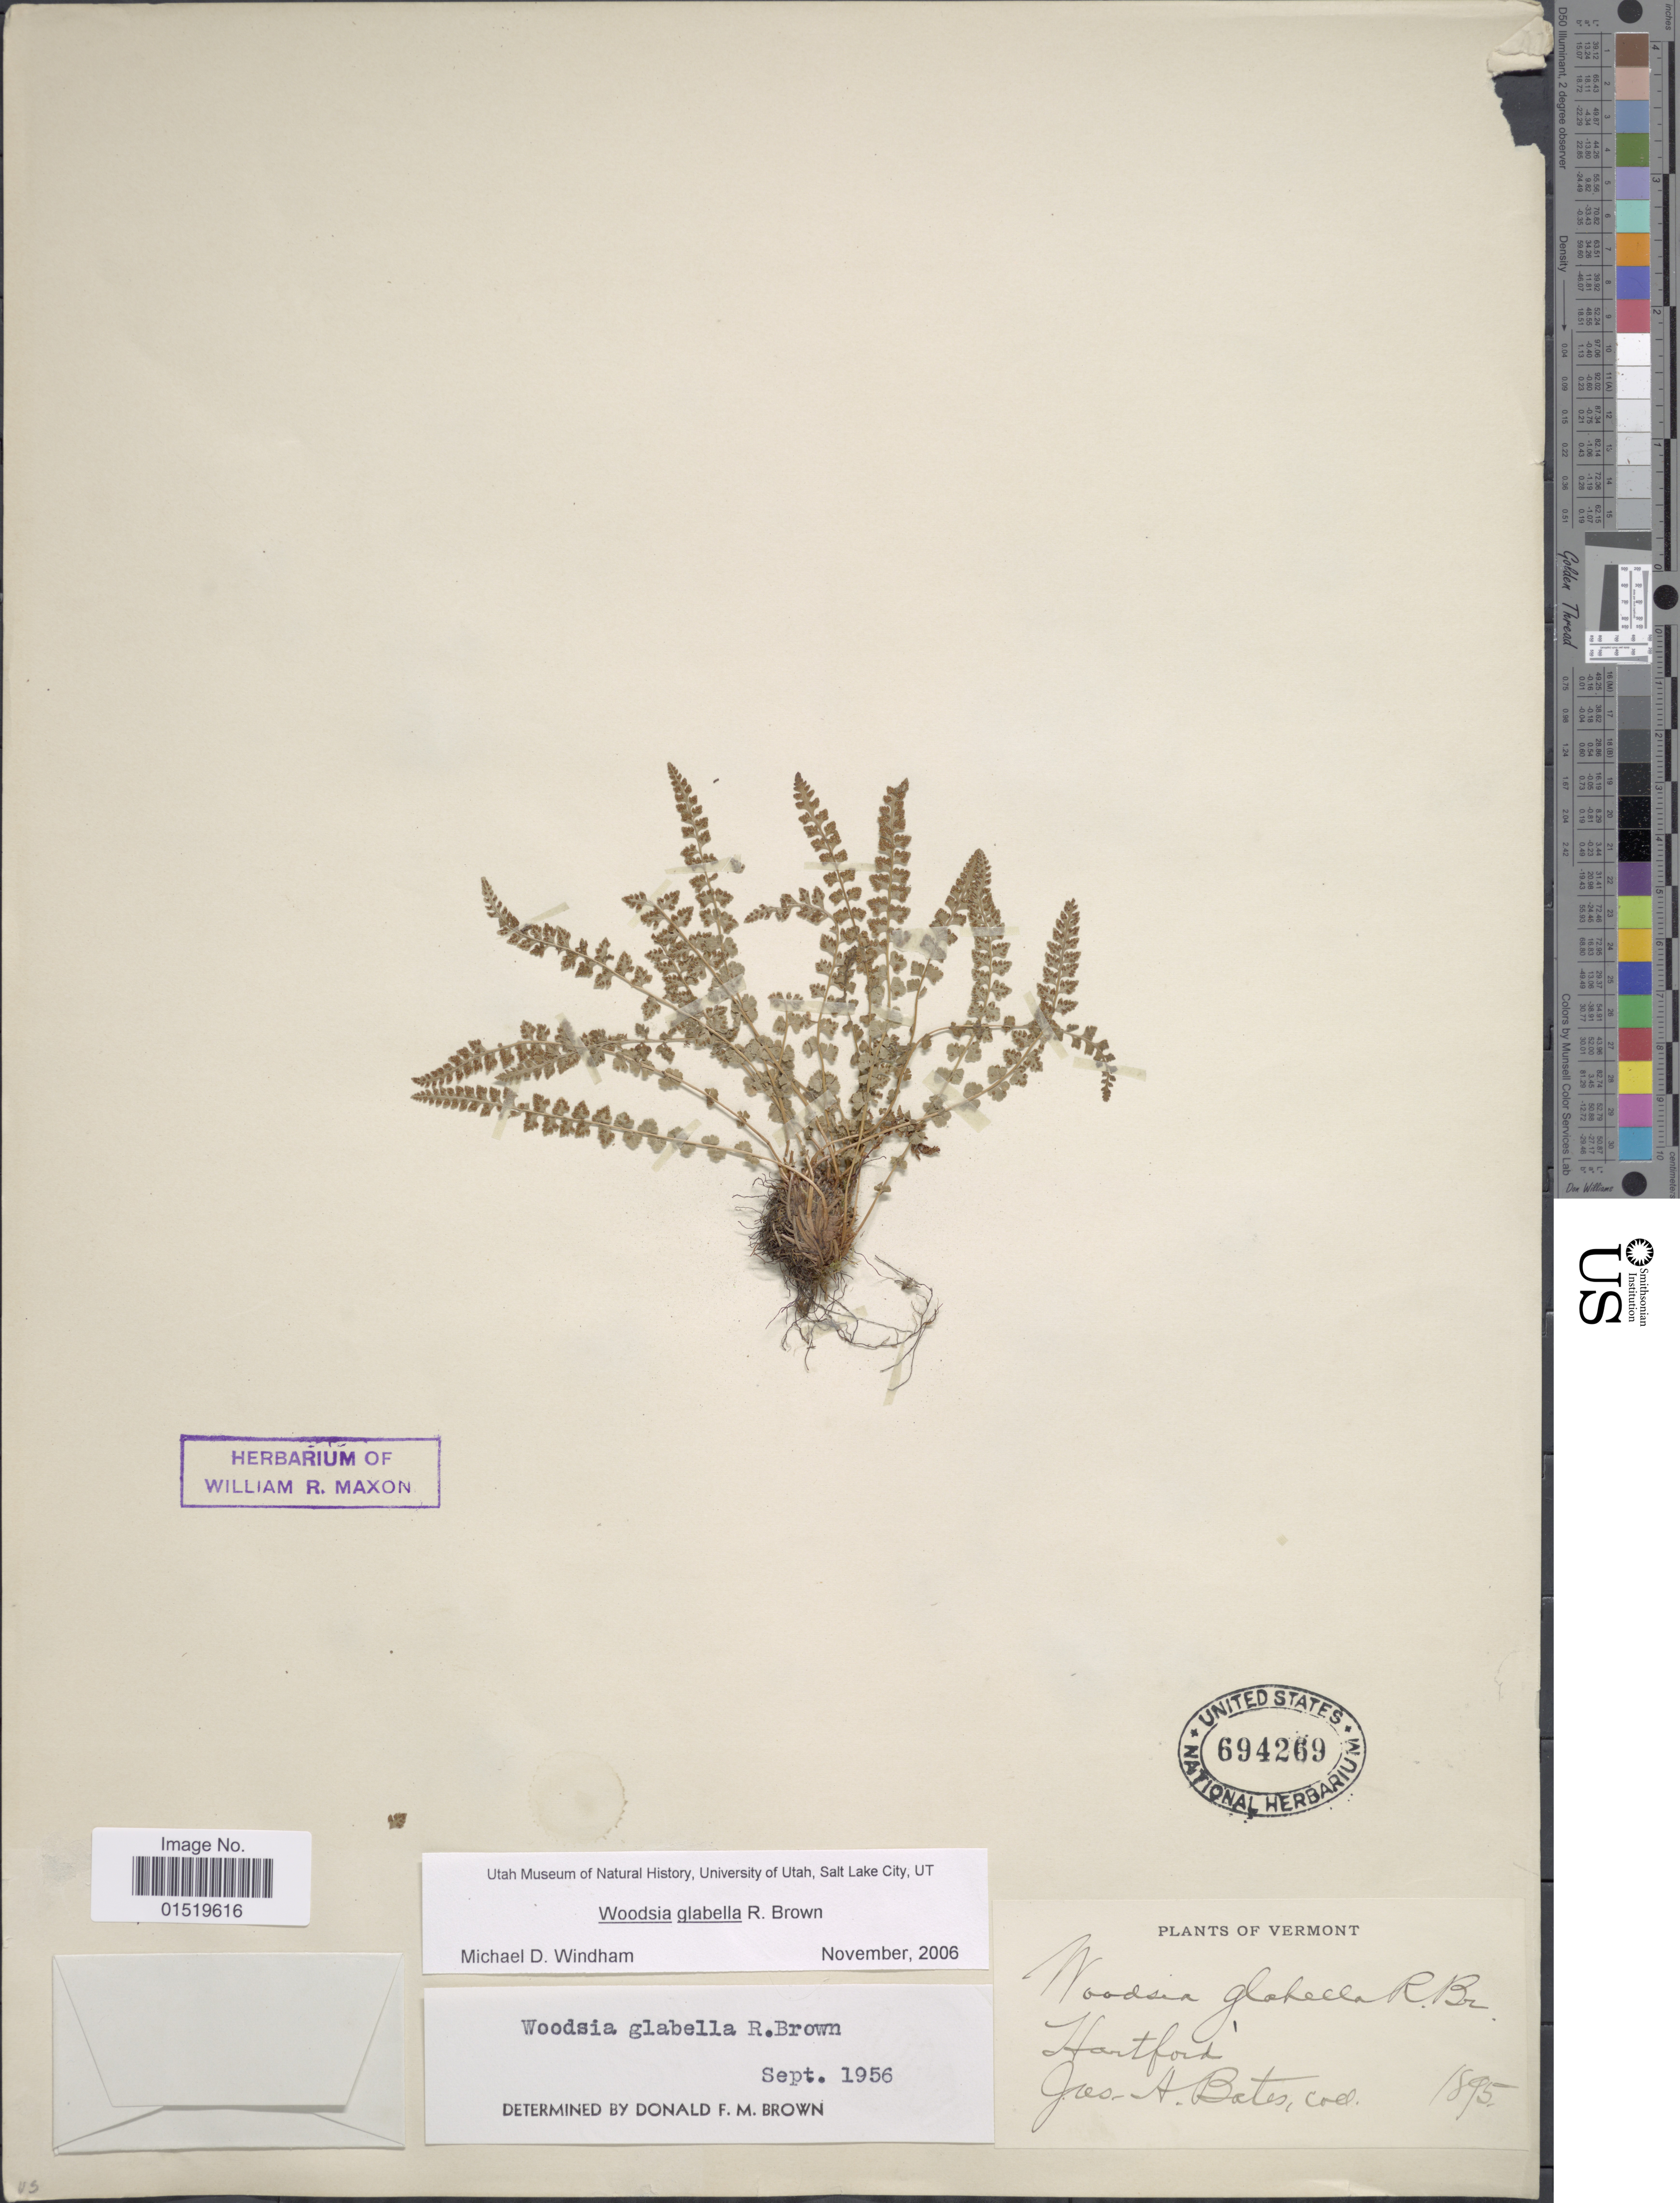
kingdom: Plantae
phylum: Tracheophyta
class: Polypodiopsida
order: Polypodiales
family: Woodsiaceae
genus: Woodsia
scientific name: Woodsia glabella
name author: R. Br.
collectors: J. Bates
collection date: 1895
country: United States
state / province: Vermont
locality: Hartford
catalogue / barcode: US 694269